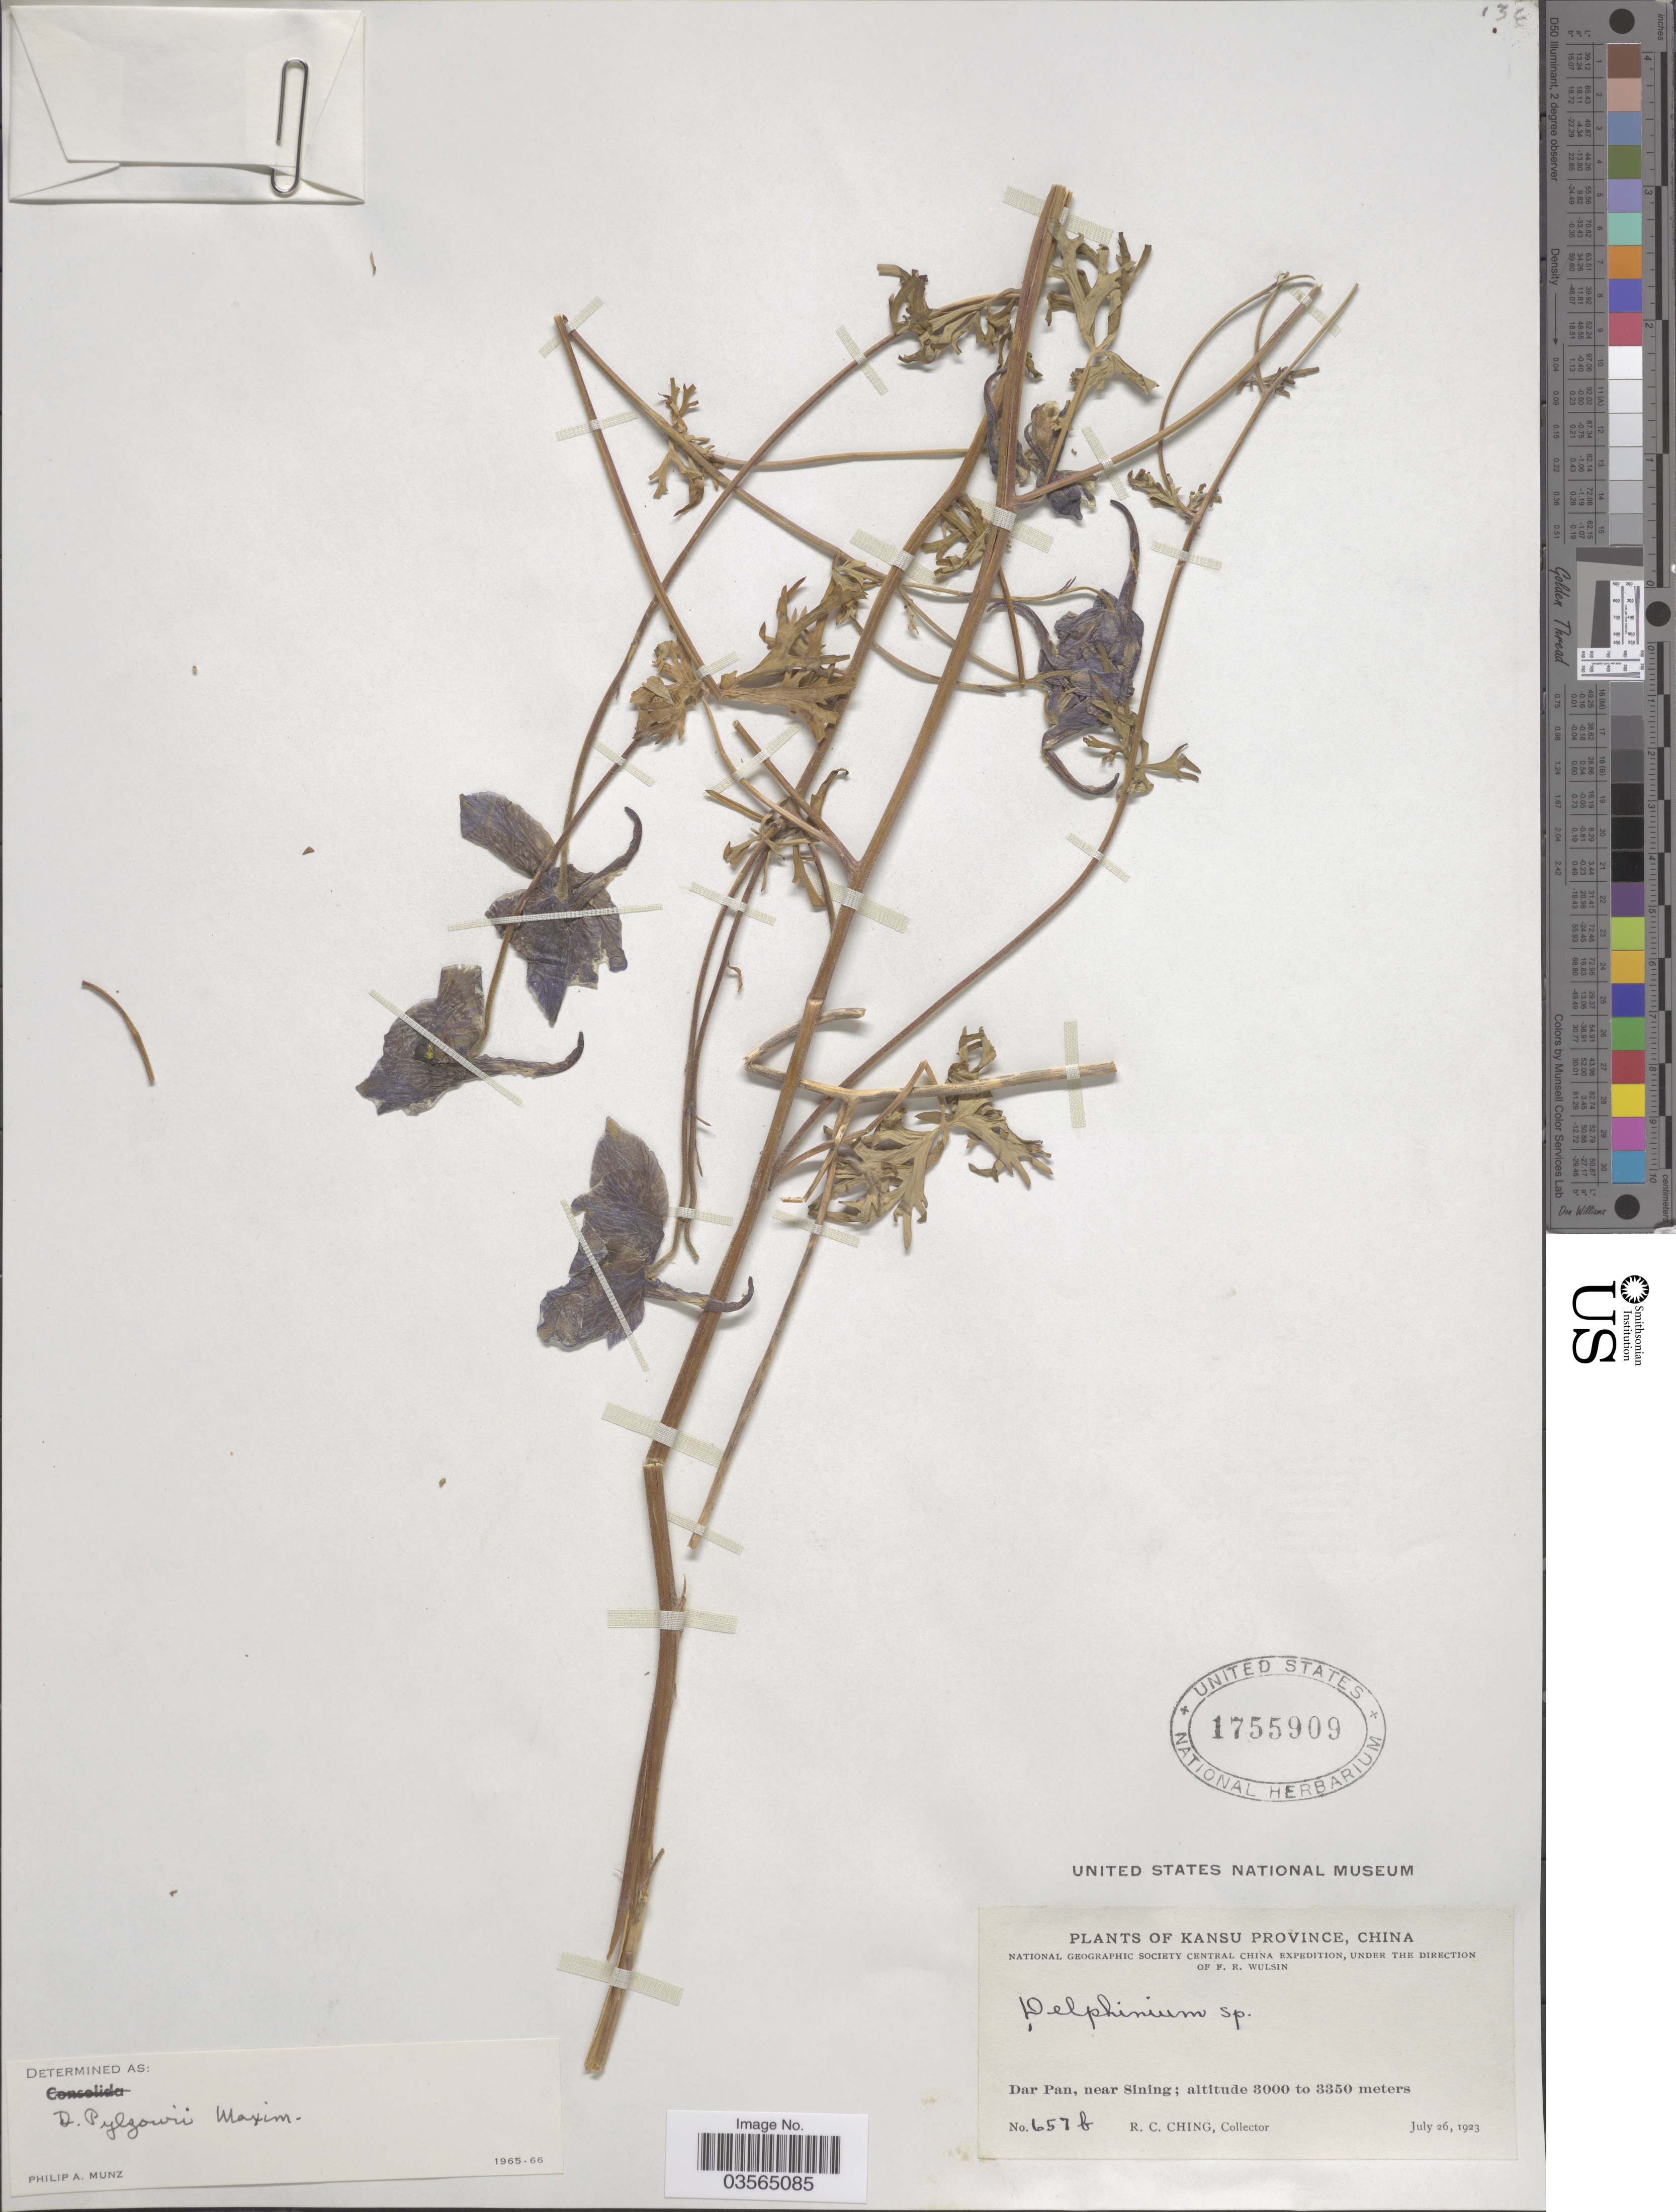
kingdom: Plantae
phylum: Tracheophyta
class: Magnoliopsida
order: Ranunculales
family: Ranunculaceae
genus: Delphinium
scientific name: Delphinium pylzowii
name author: Maxim.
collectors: R. C. Ching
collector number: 657b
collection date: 1923-07-26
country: China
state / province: Gansu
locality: Kansu Province. Dar Pan, near Sining.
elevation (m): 3000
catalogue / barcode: US 1755909